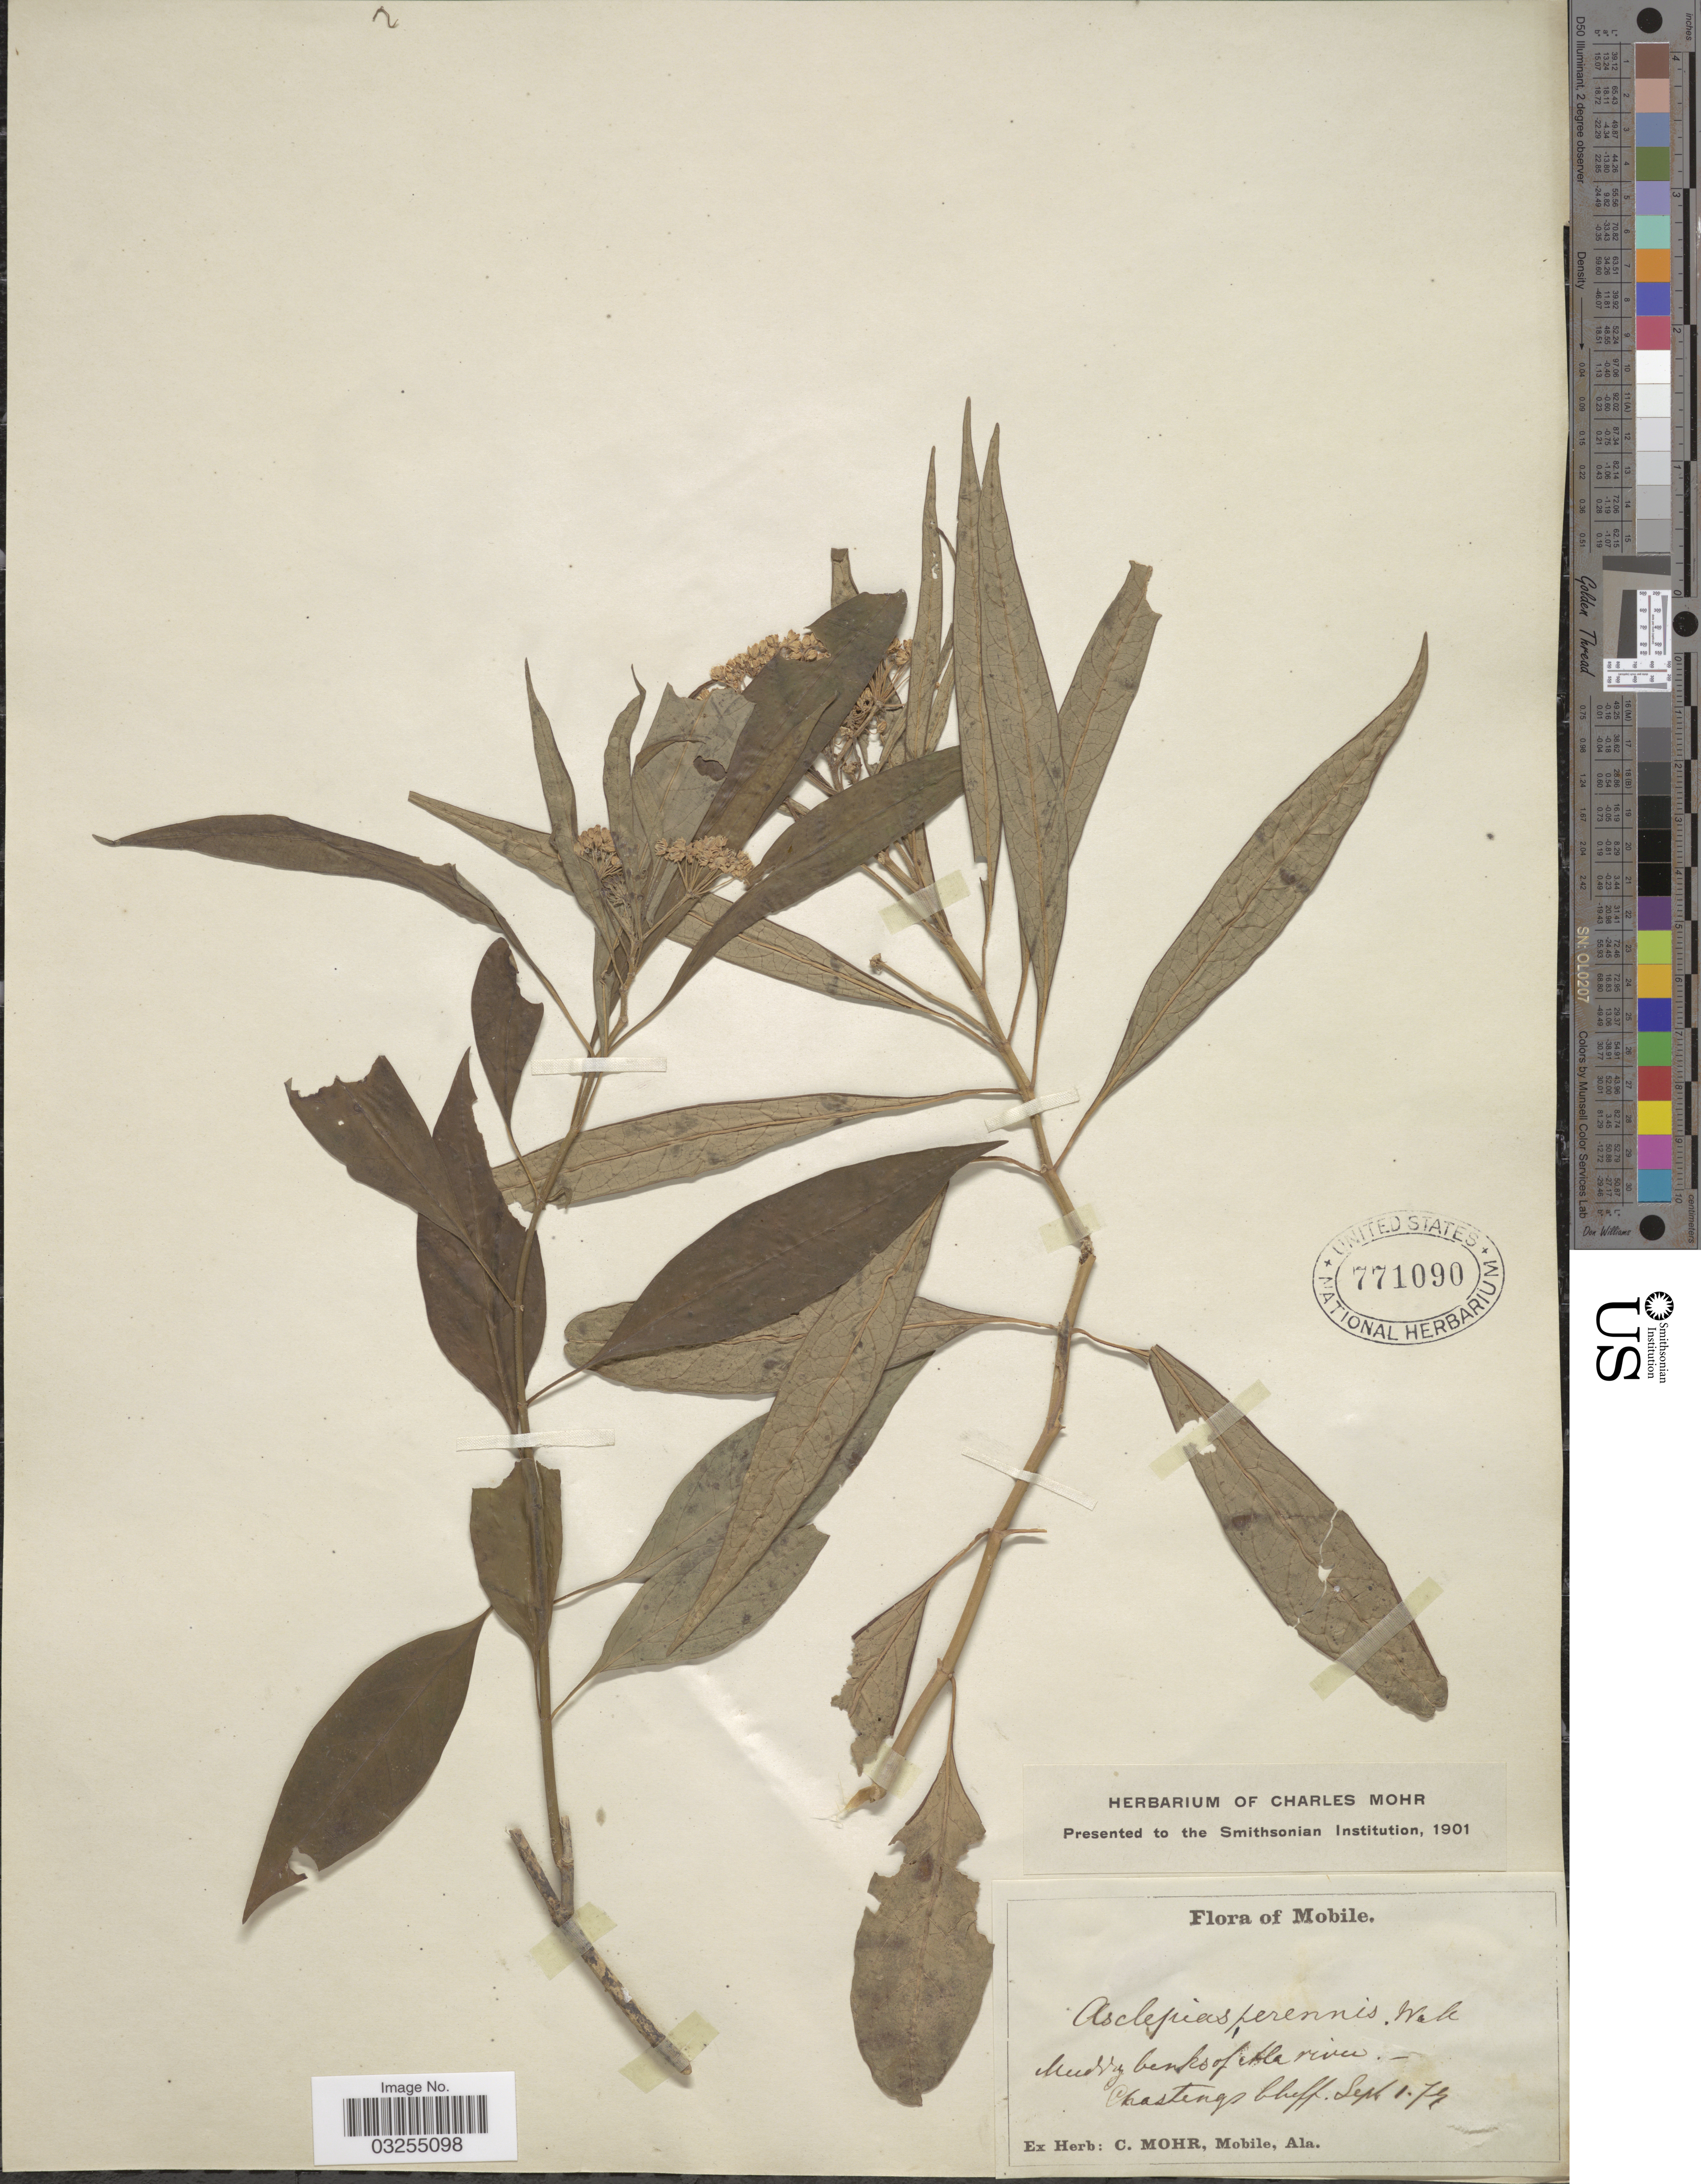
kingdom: Plantae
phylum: Tracheophyta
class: Magnoliopsida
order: Gentianales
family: Apocynaceae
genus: Asclepias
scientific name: Asclepias perennis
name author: Walter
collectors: ex herb. Charles Mohr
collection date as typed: Transcribed d/m/y: 1/9/79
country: United States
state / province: Alabama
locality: Mobile. Chastengs bluff.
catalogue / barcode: US 771090